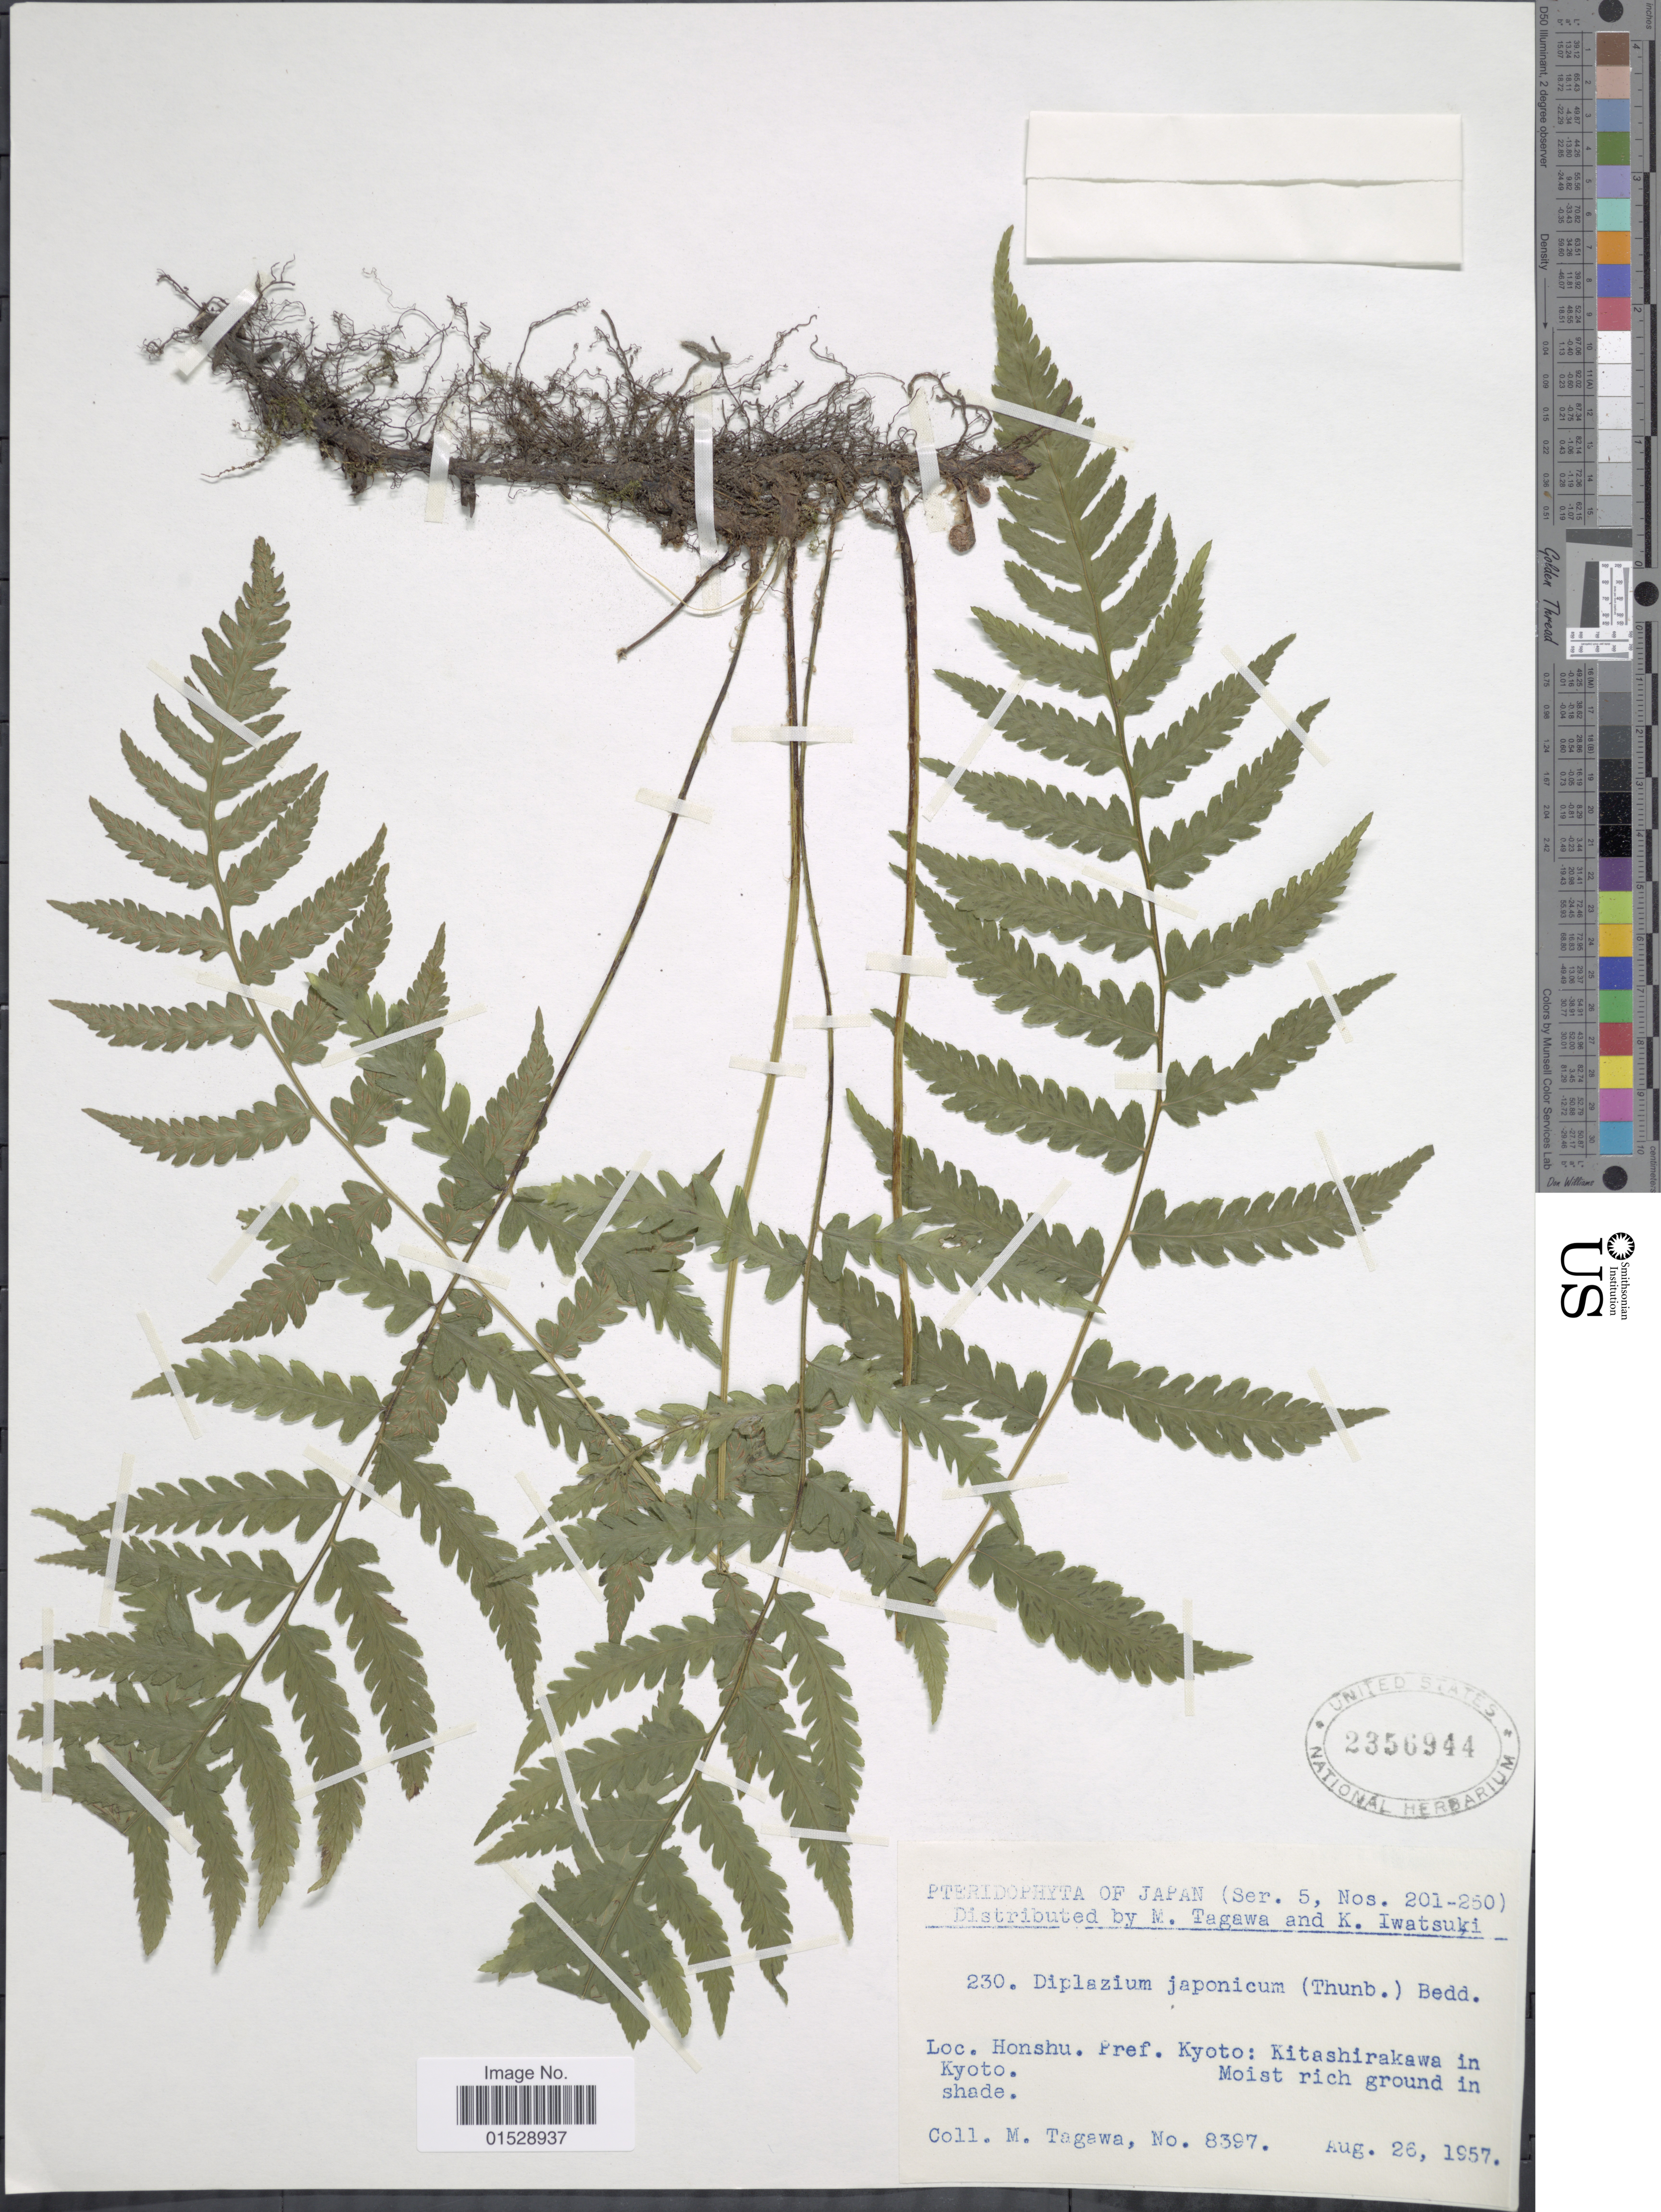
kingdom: Plantae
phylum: Tracheophyta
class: Polypodiopsida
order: Polypodiales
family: Athyriaceae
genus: Deparia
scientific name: Deparia japonica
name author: (Thunb.) M. Kato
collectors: M. Tagawa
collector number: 8397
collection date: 1957-08-26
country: Japan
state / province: Kyoto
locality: Honshu. Pref. Kyoto: Kitashirakawa in Kyoto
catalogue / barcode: US 2356944